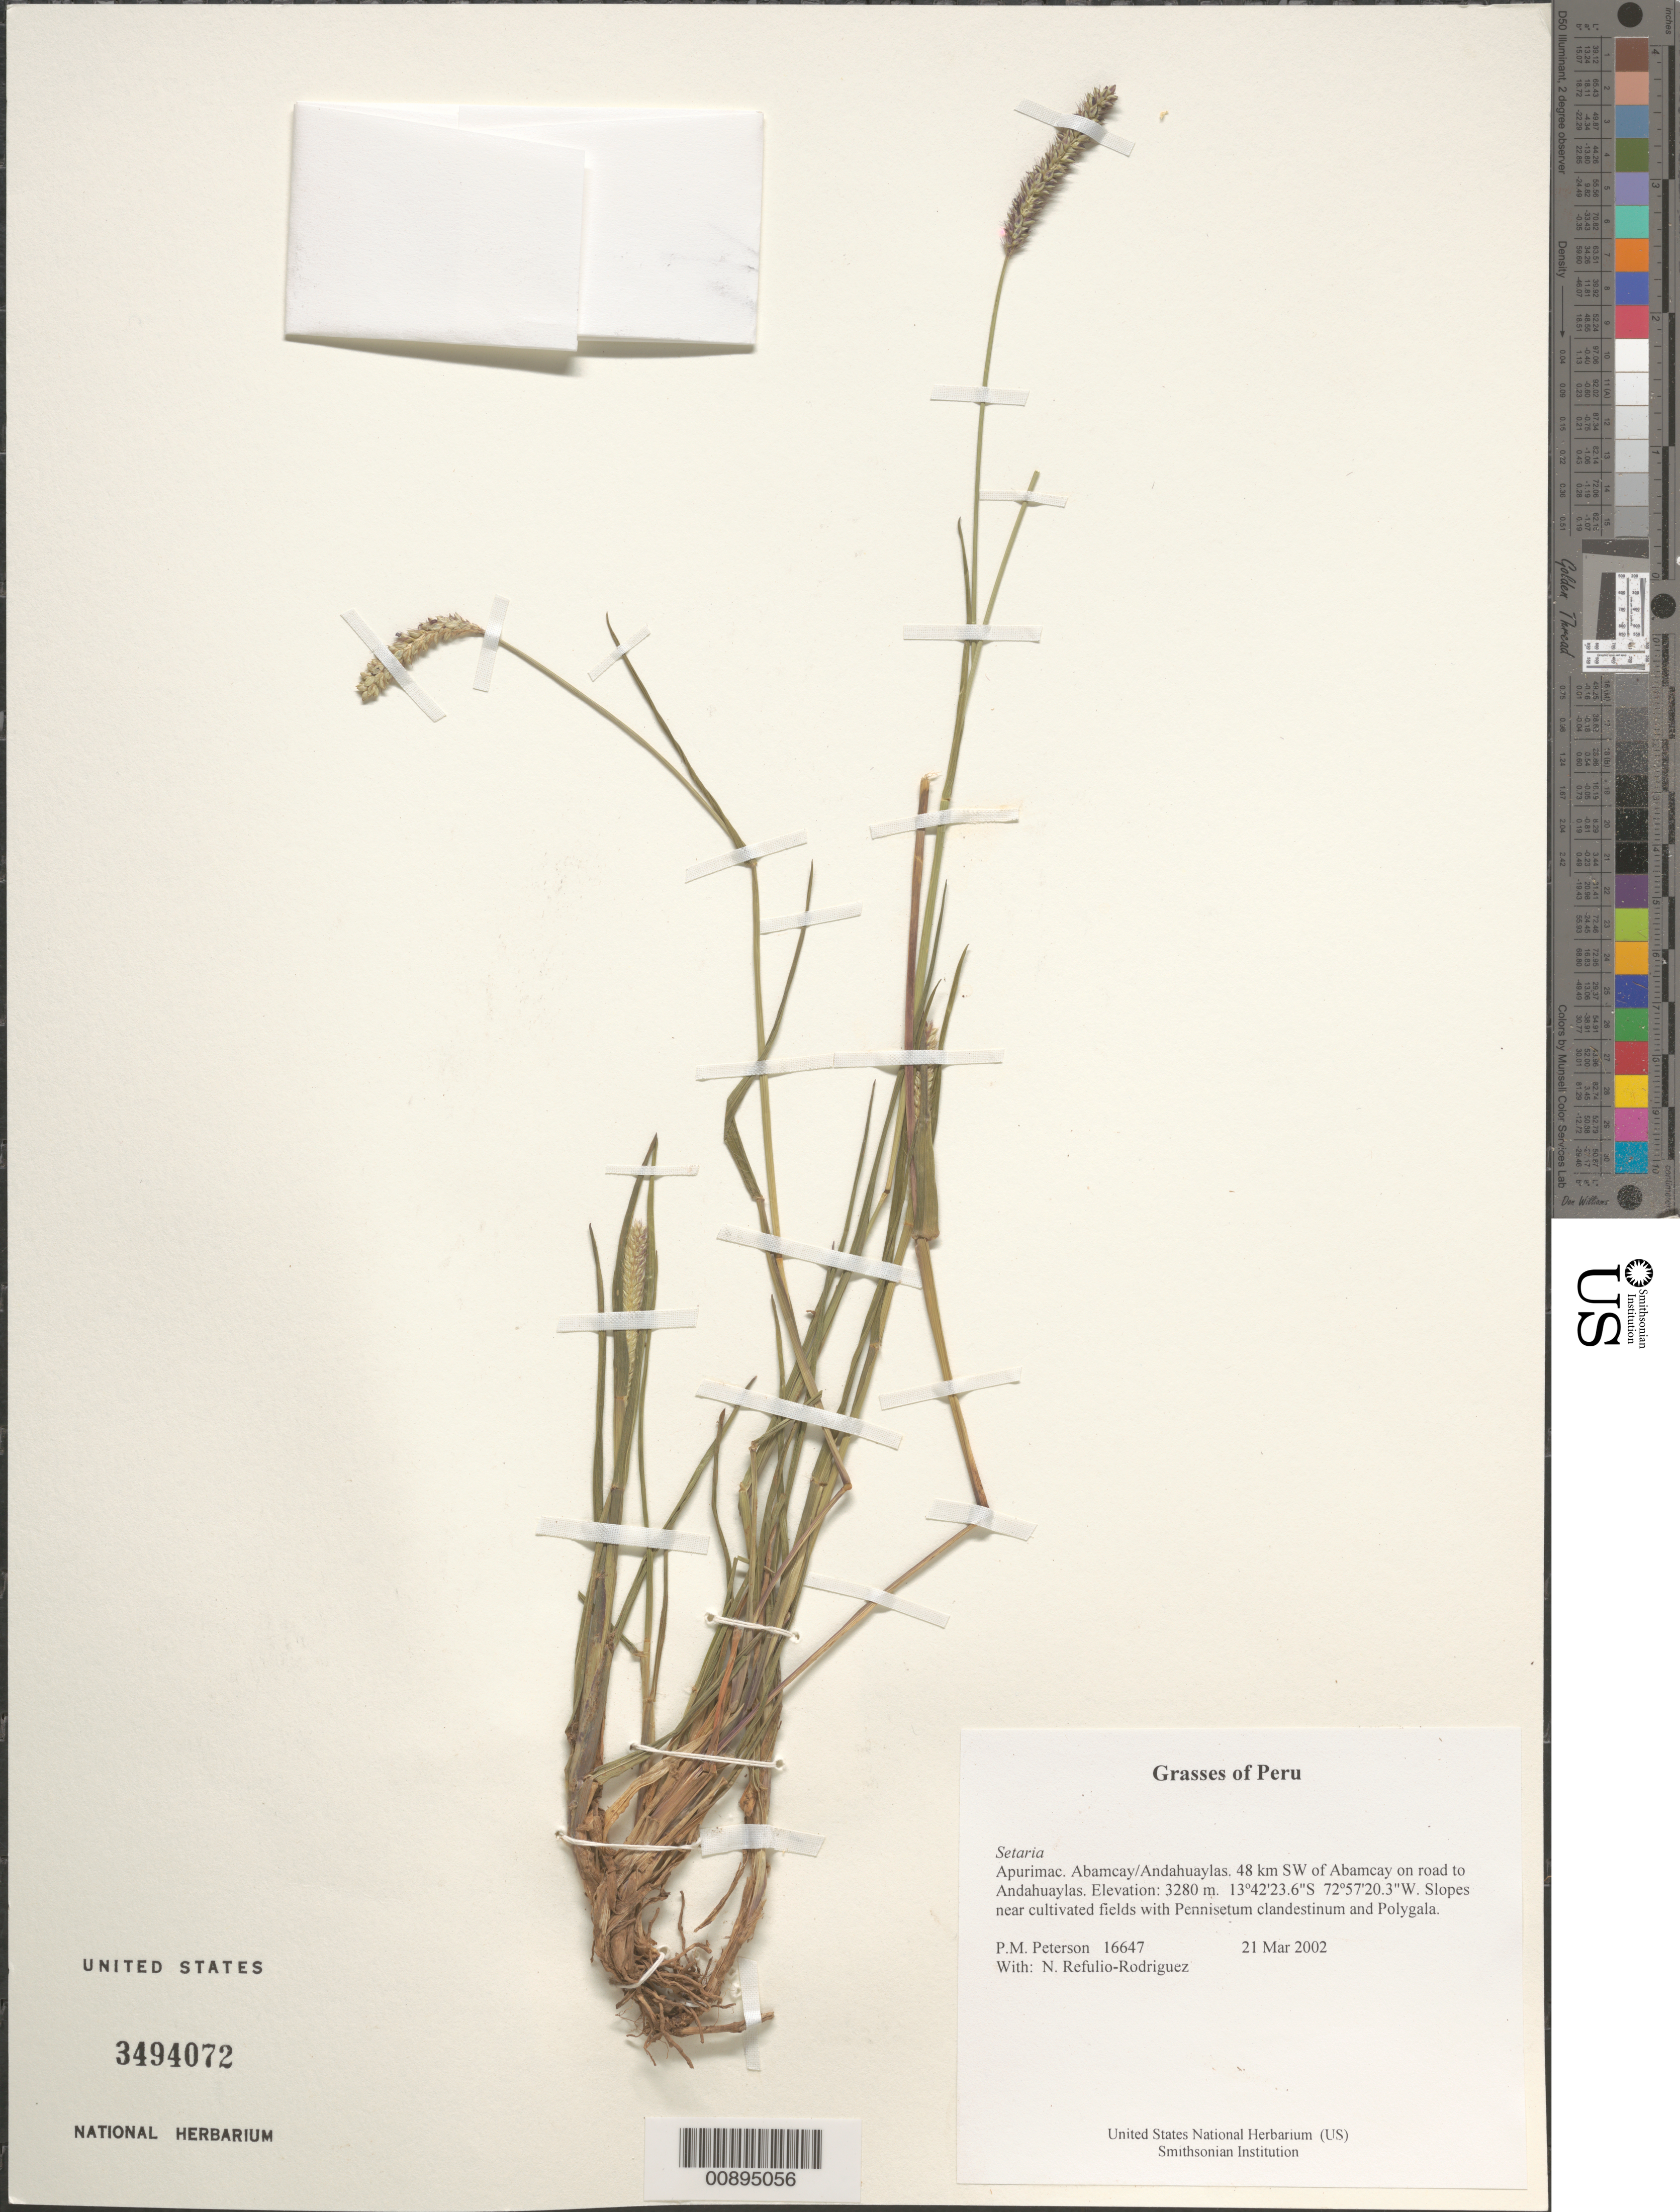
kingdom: Plantae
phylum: Tracheophyta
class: Liliopsida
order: Poales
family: Poaceae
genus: Setaria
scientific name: Setaria sp.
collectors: P. M. Peterson & N. Refulio-Rodríguez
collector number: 16647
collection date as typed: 21 Mar 2002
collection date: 2002-03-21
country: Peru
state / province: Apurímac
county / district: Abancay/Andahuaylas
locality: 48 km SW of Abancay on road to Andahuaylas.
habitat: Slopes near cultivated fields with ~Pennisetum clandestinum~ and ~Polygala~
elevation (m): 3280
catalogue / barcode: US 3494072